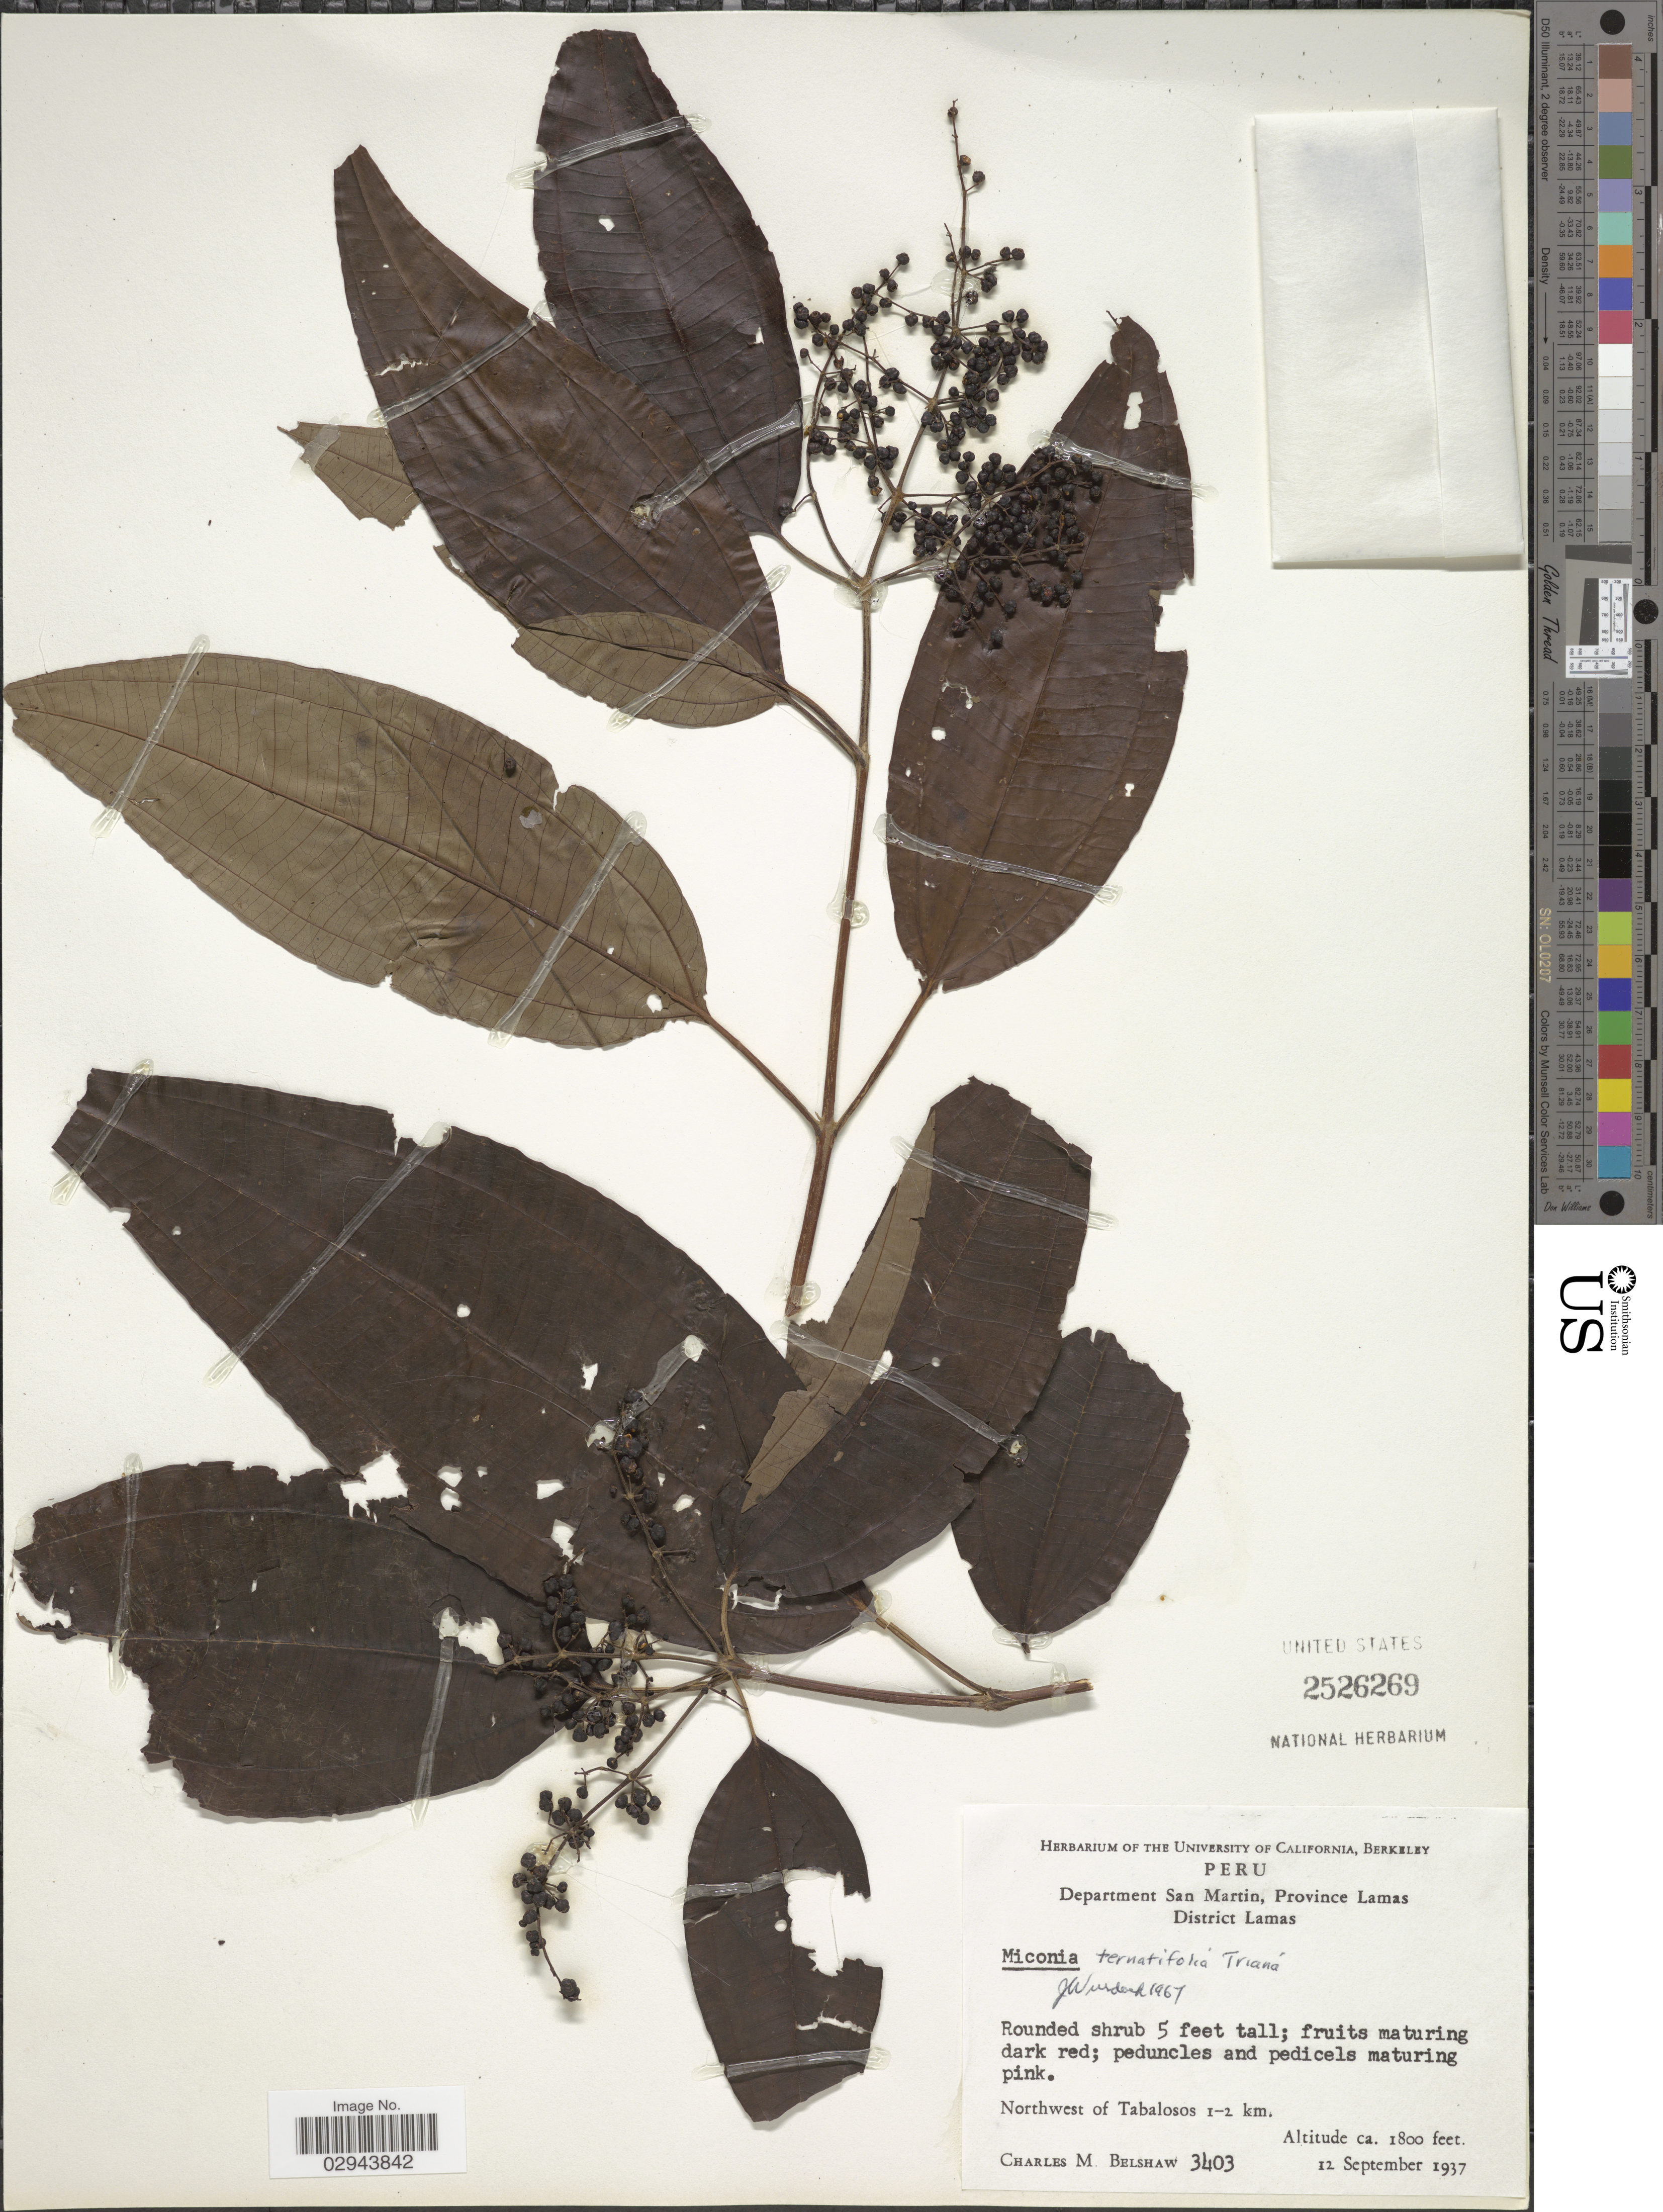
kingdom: Plantae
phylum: Tracheophyta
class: Magnoliopsida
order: Myrtales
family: Melastomataceae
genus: Miconia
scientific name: Miconia ternatifolia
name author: Triana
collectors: C. Shaw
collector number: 3403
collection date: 1937-09-12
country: Peru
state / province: San Martín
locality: Department San Martin, Province Lamas. District Lamas. Northwest of Tabalosos 1-2 km.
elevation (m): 549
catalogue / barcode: US 2526269